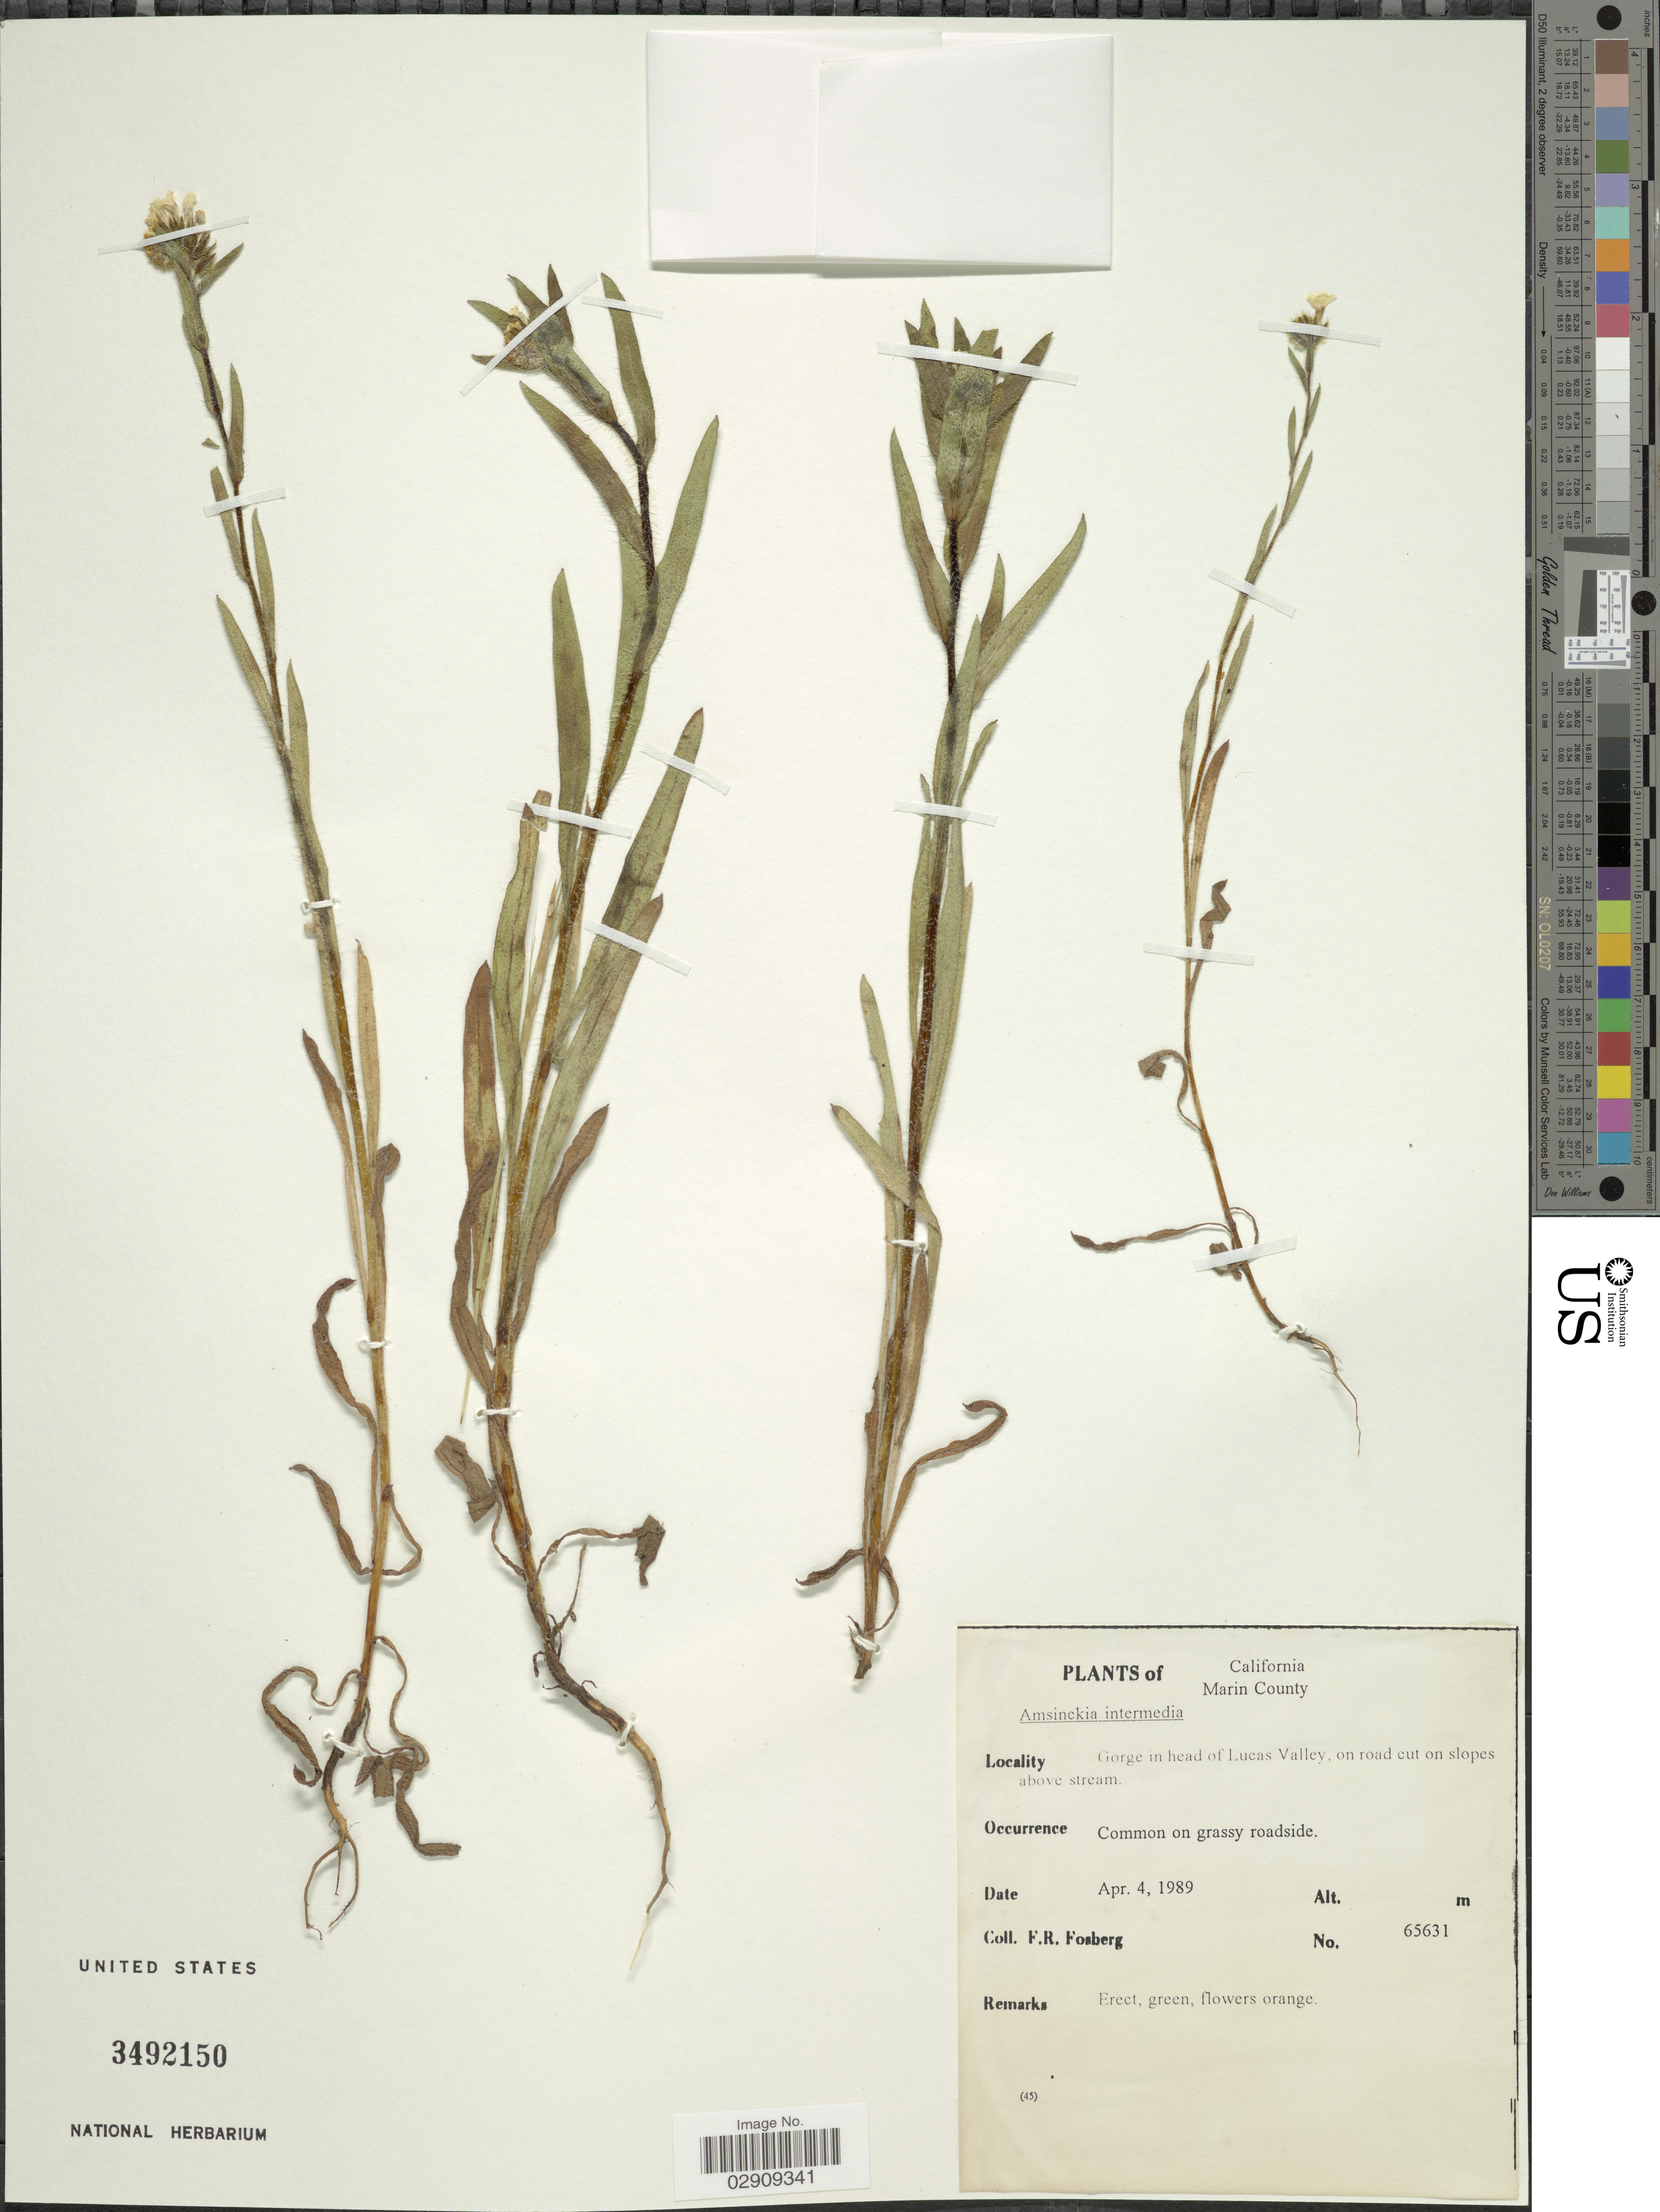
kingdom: Plantae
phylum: Tracheophyta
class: Magnoliopsida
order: Boraginales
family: Boraginaceae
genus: Amsinckia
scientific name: Amsinckia menziesii var. intermedia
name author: (Fisch. & C.A. Mey.) Ganders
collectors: F. R. Fosberg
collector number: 65631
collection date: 1989-04-04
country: United States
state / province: California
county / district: Marin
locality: Marin County. Gorge in head of Lucas Valley.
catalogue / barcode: US 3492150